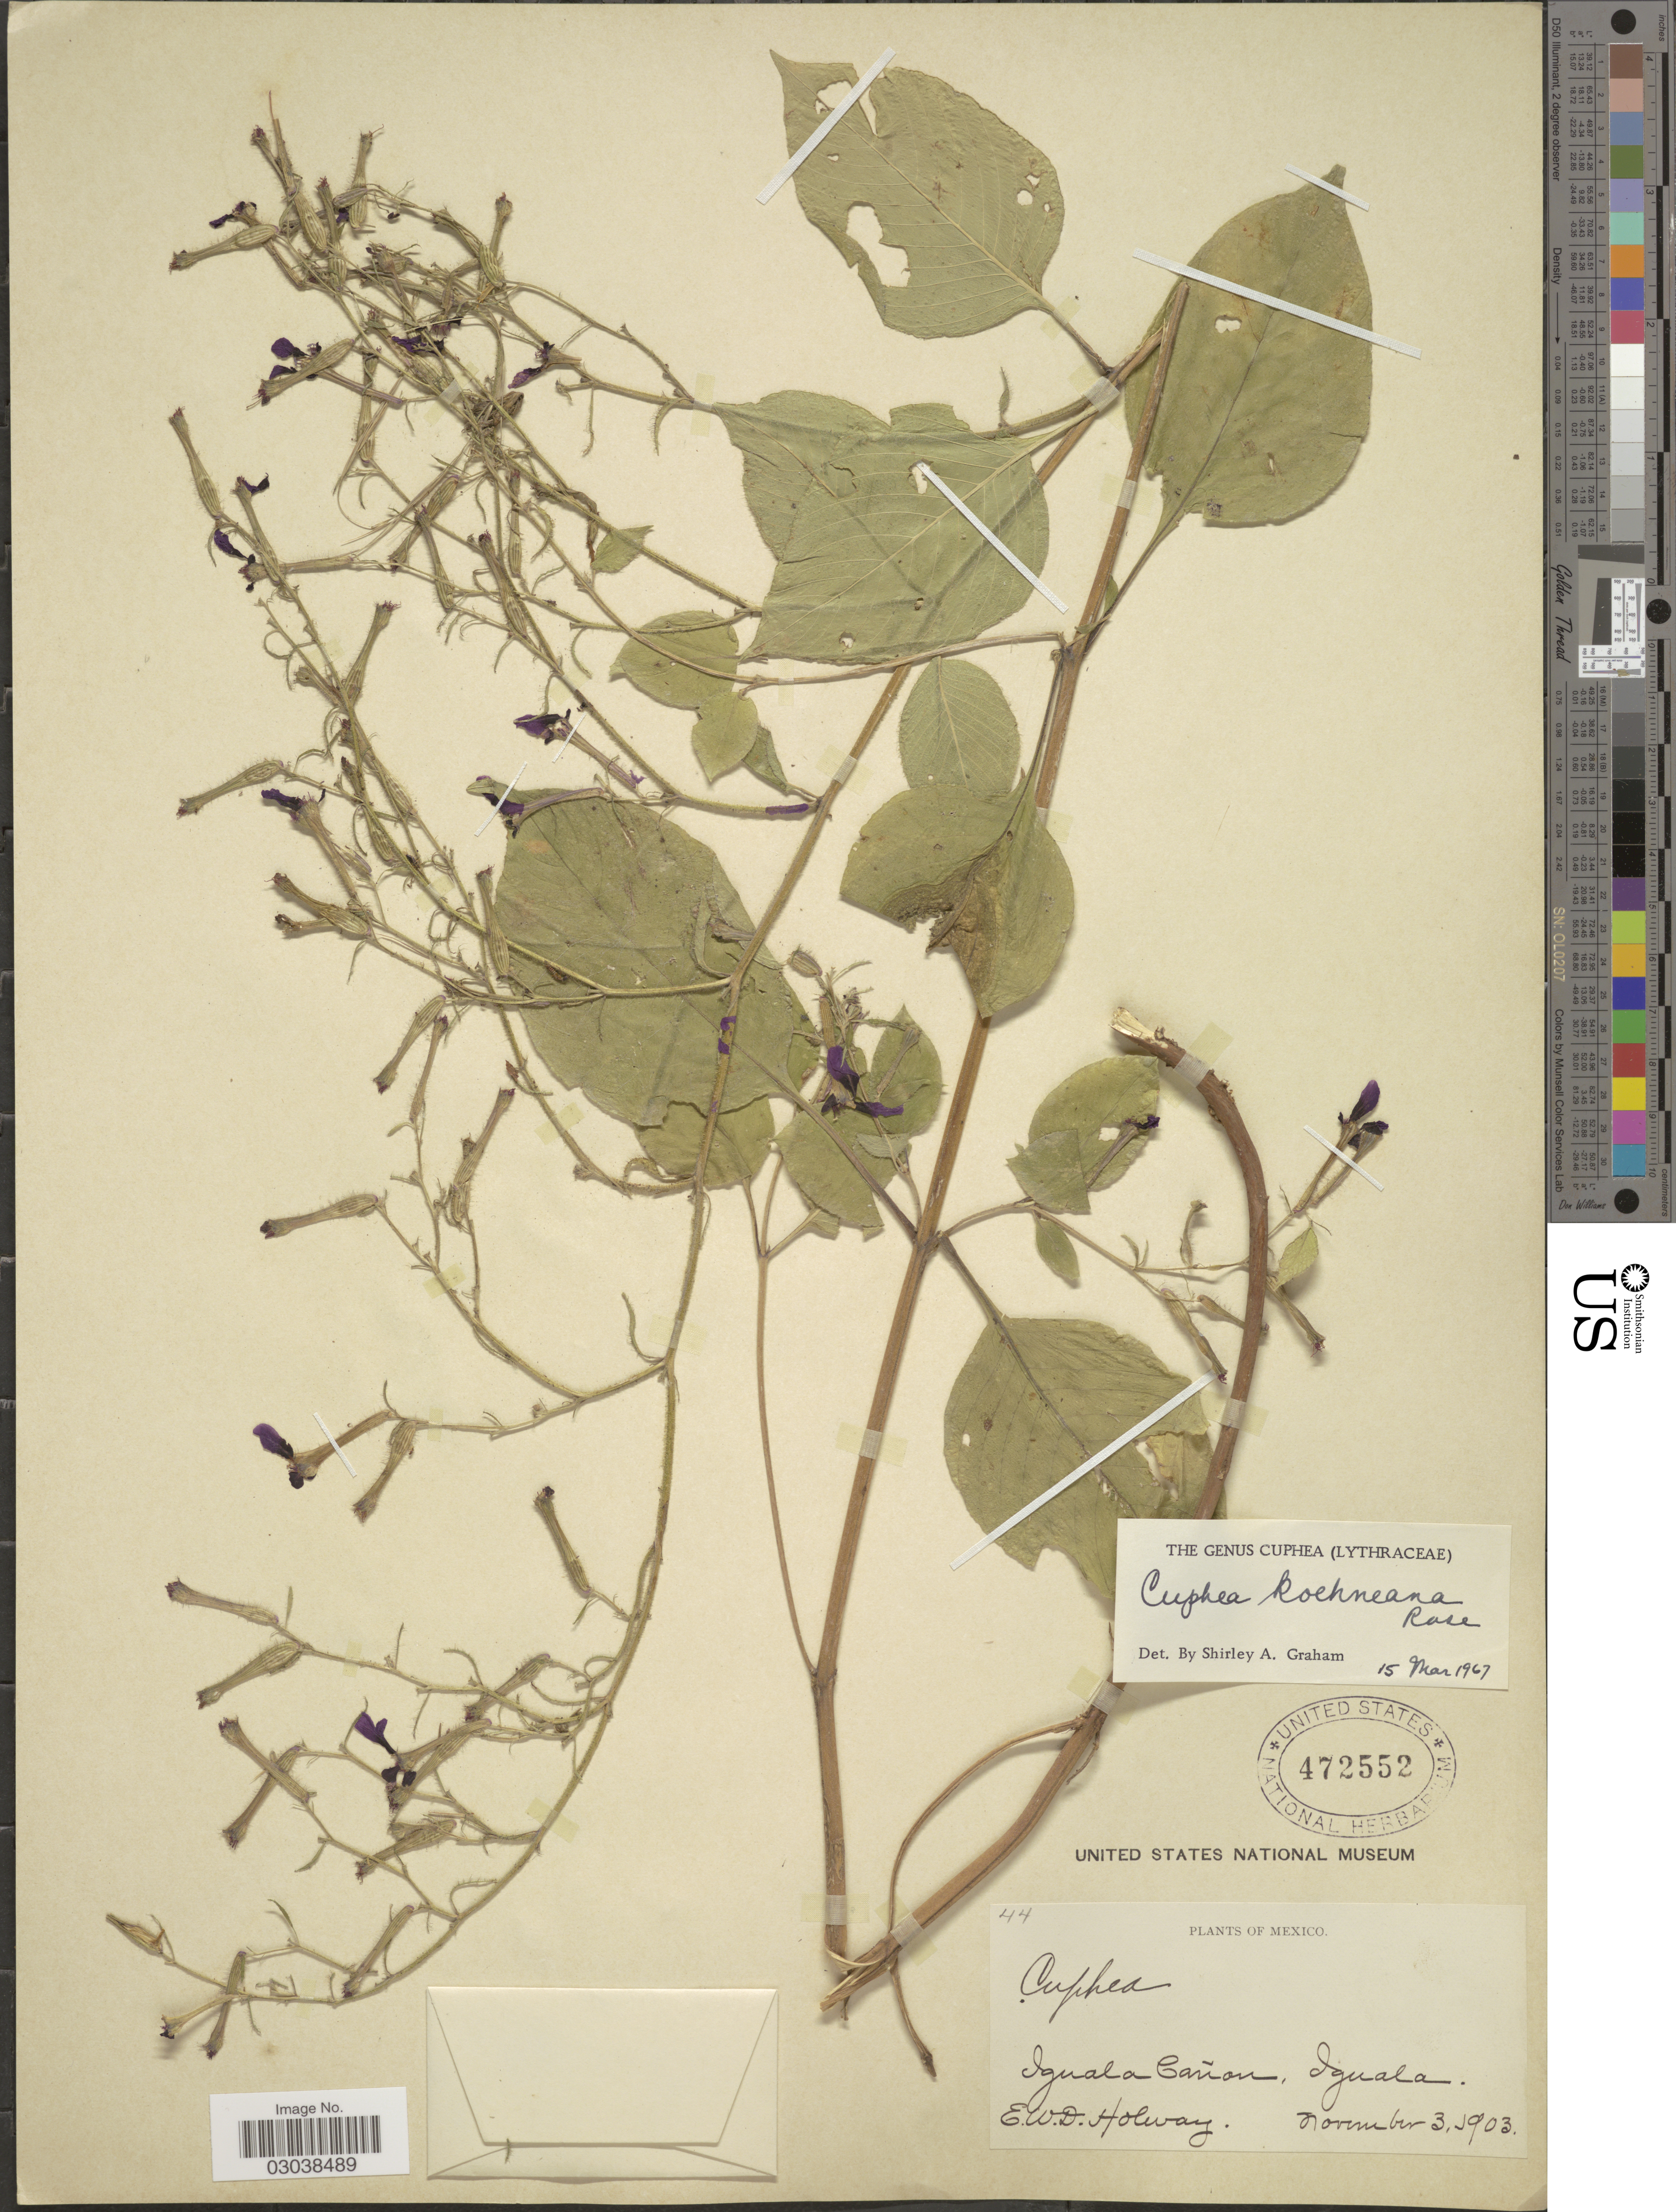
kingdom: Plantae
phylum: Tracheophyta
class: Magnoliopsida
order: Myrtales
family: Lythraceae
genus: Cuphea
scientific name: Cuphea koehneana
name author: Rose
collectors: E. W. D. Holway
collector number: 44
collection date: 1903-11-03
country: Mexico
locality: Iguala Cañon, Iguala.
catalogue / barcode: US 472552